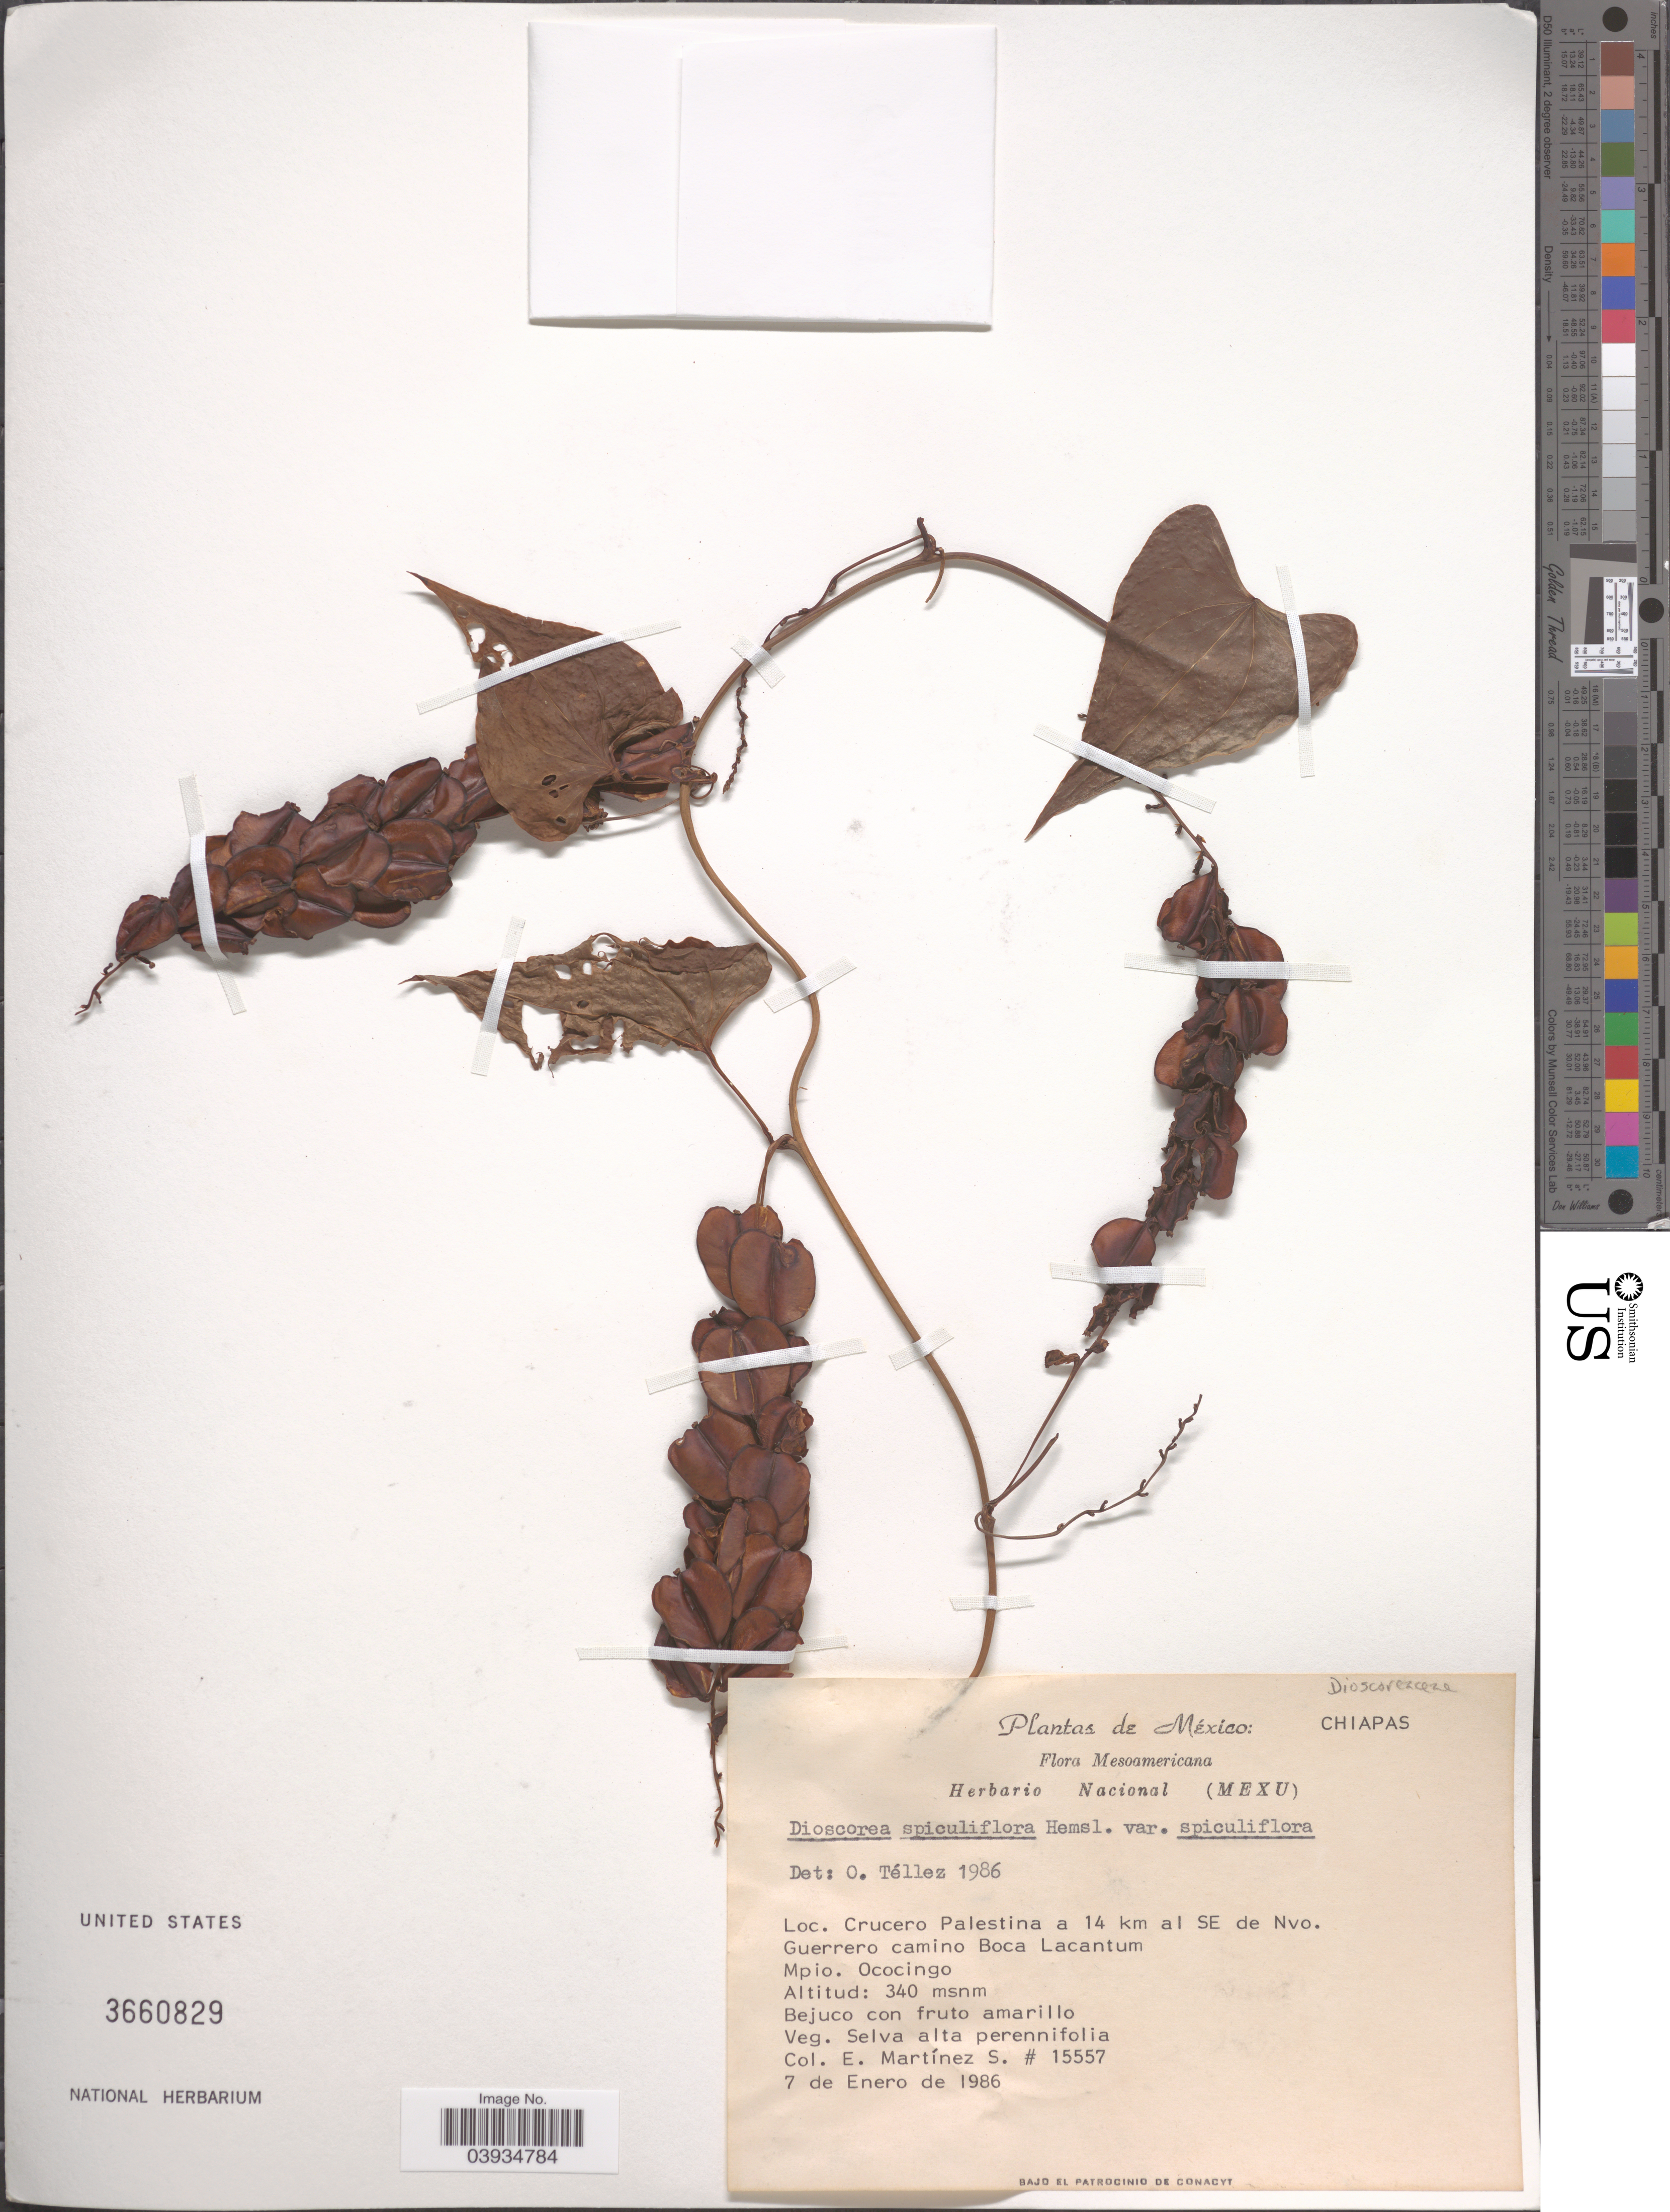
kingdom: Plantae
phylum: Tracheophyta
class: Liliopsida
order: Dioscoreales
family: Dioscoreaceae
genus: Dioscorea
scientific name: Dioscorea spiculiflora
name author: Hemsl.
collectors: E. M. Martínez S.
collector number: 15557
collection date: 1986-01-07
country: Mexico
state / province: Chiapas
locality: Crucero Palestine a 14 km al SE de Nvo. Guerrero camino Boca Lacantum. Mpio. Ococingo.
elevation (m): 340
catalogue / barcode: US 3660829